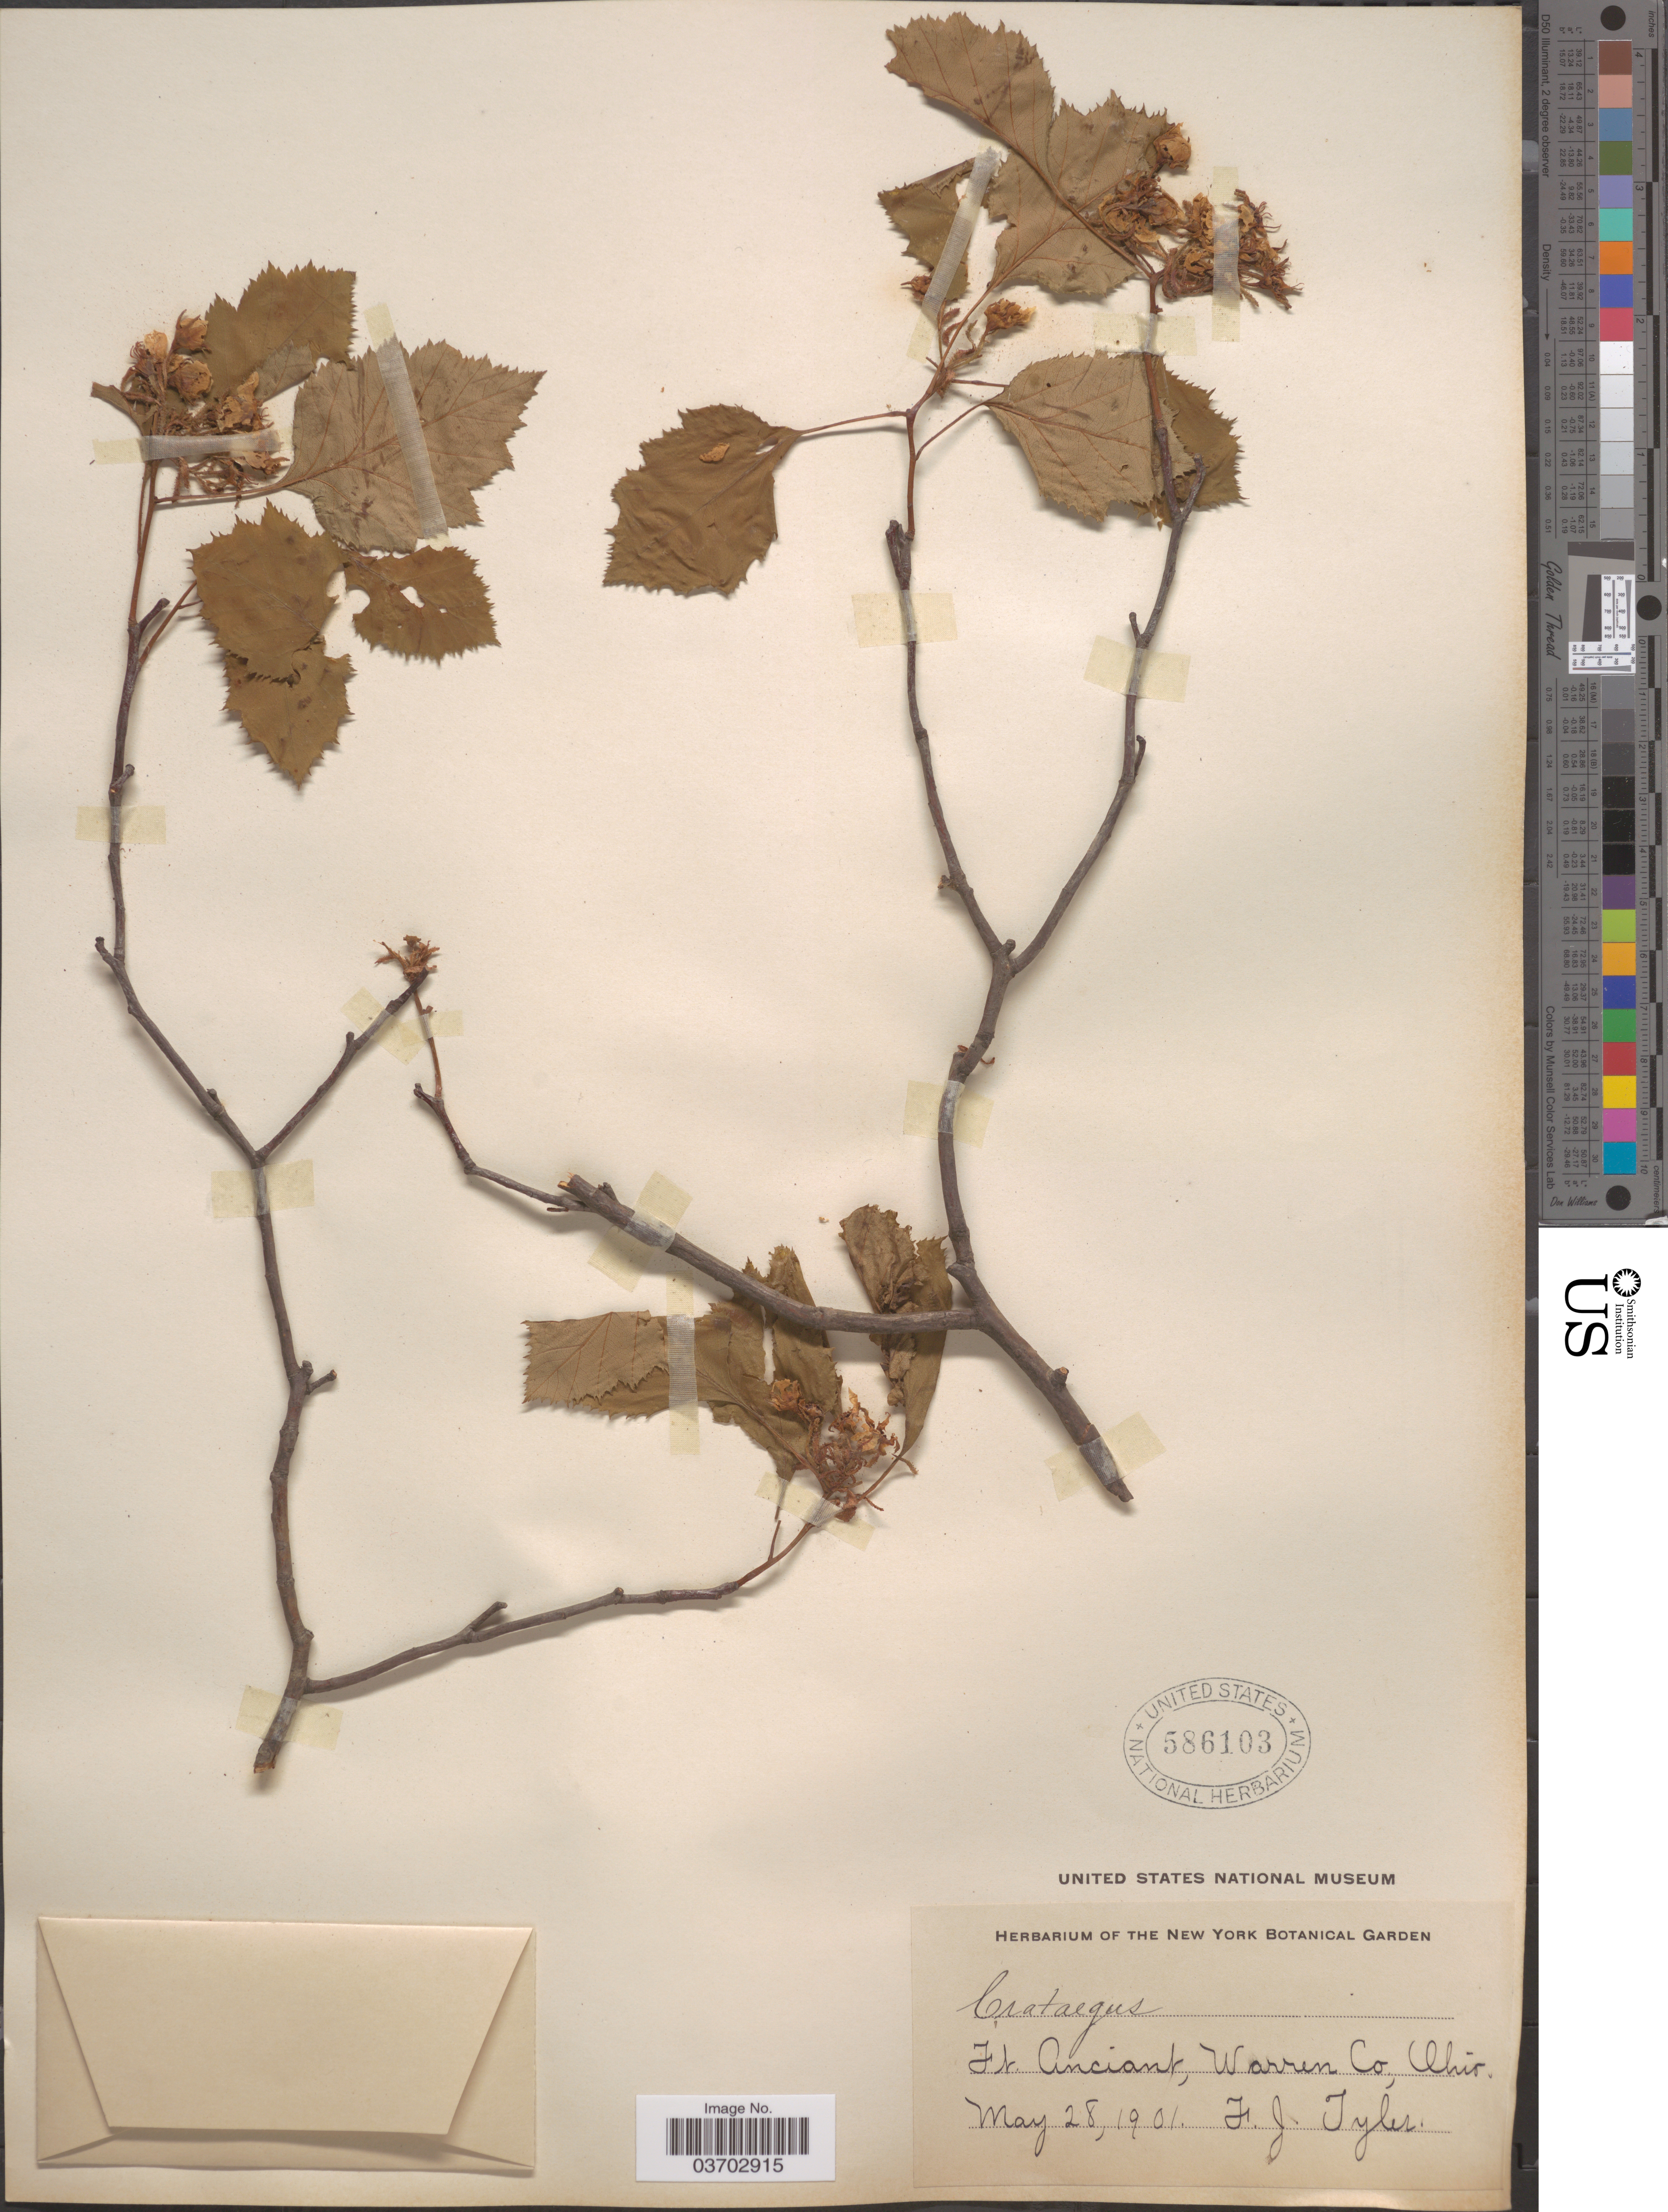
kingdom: Plantae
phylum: Tracheophyta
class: Magnoliopsida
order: Rosales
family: Rosaceae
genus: Crataegus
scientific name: Crataegus sp.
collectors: F. Tyler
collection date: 1901-05-28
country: United States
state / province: Ohio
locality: Ft. Anciant, Warren Co.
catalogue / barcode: US 586103